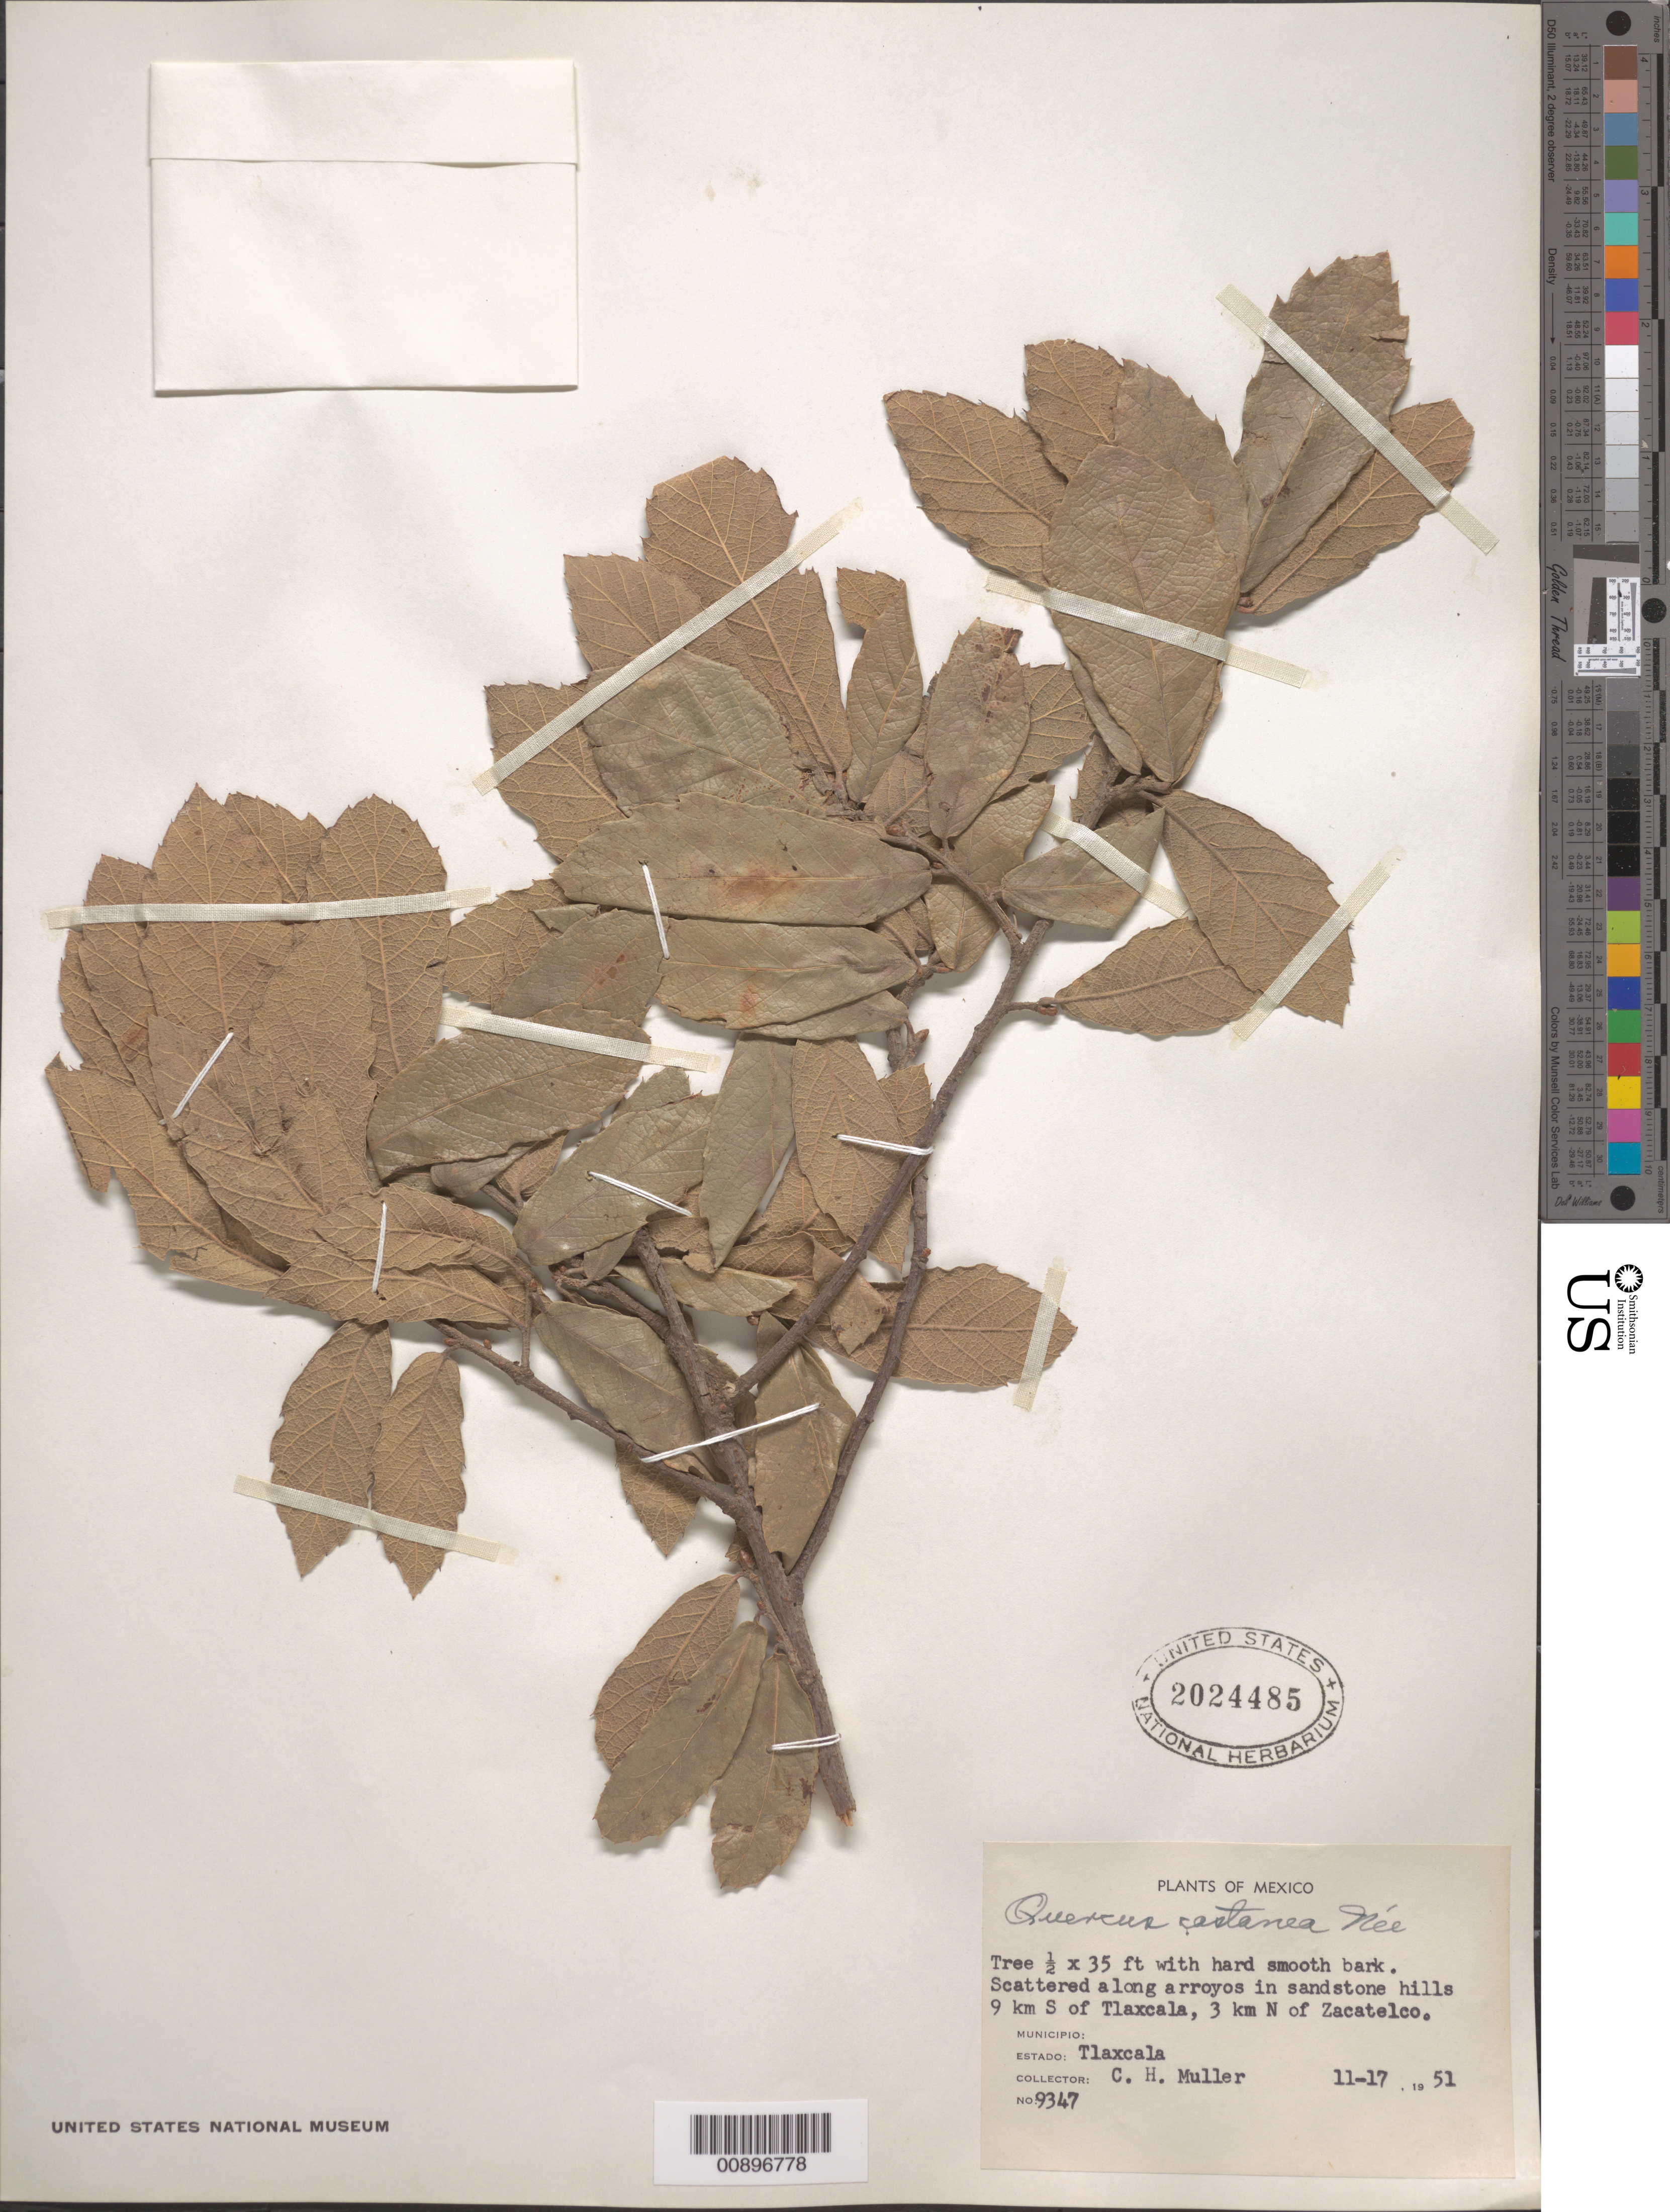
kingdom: Plantae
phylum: Tracheophyta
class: Magnoliopsida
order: Fagales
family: Fagaceae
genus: Quercus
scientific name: Quercus castanea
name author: Née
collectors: C. H. Muller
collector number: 9347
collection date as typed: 17 Nov 1951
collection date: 1951-11-17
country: Mexico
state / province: Tlaxcala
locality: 9 km S of Tlaxcala, 3 km N of Zacatelco.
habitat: Along arroyos in sandstone hills.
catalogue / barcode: US 2024485